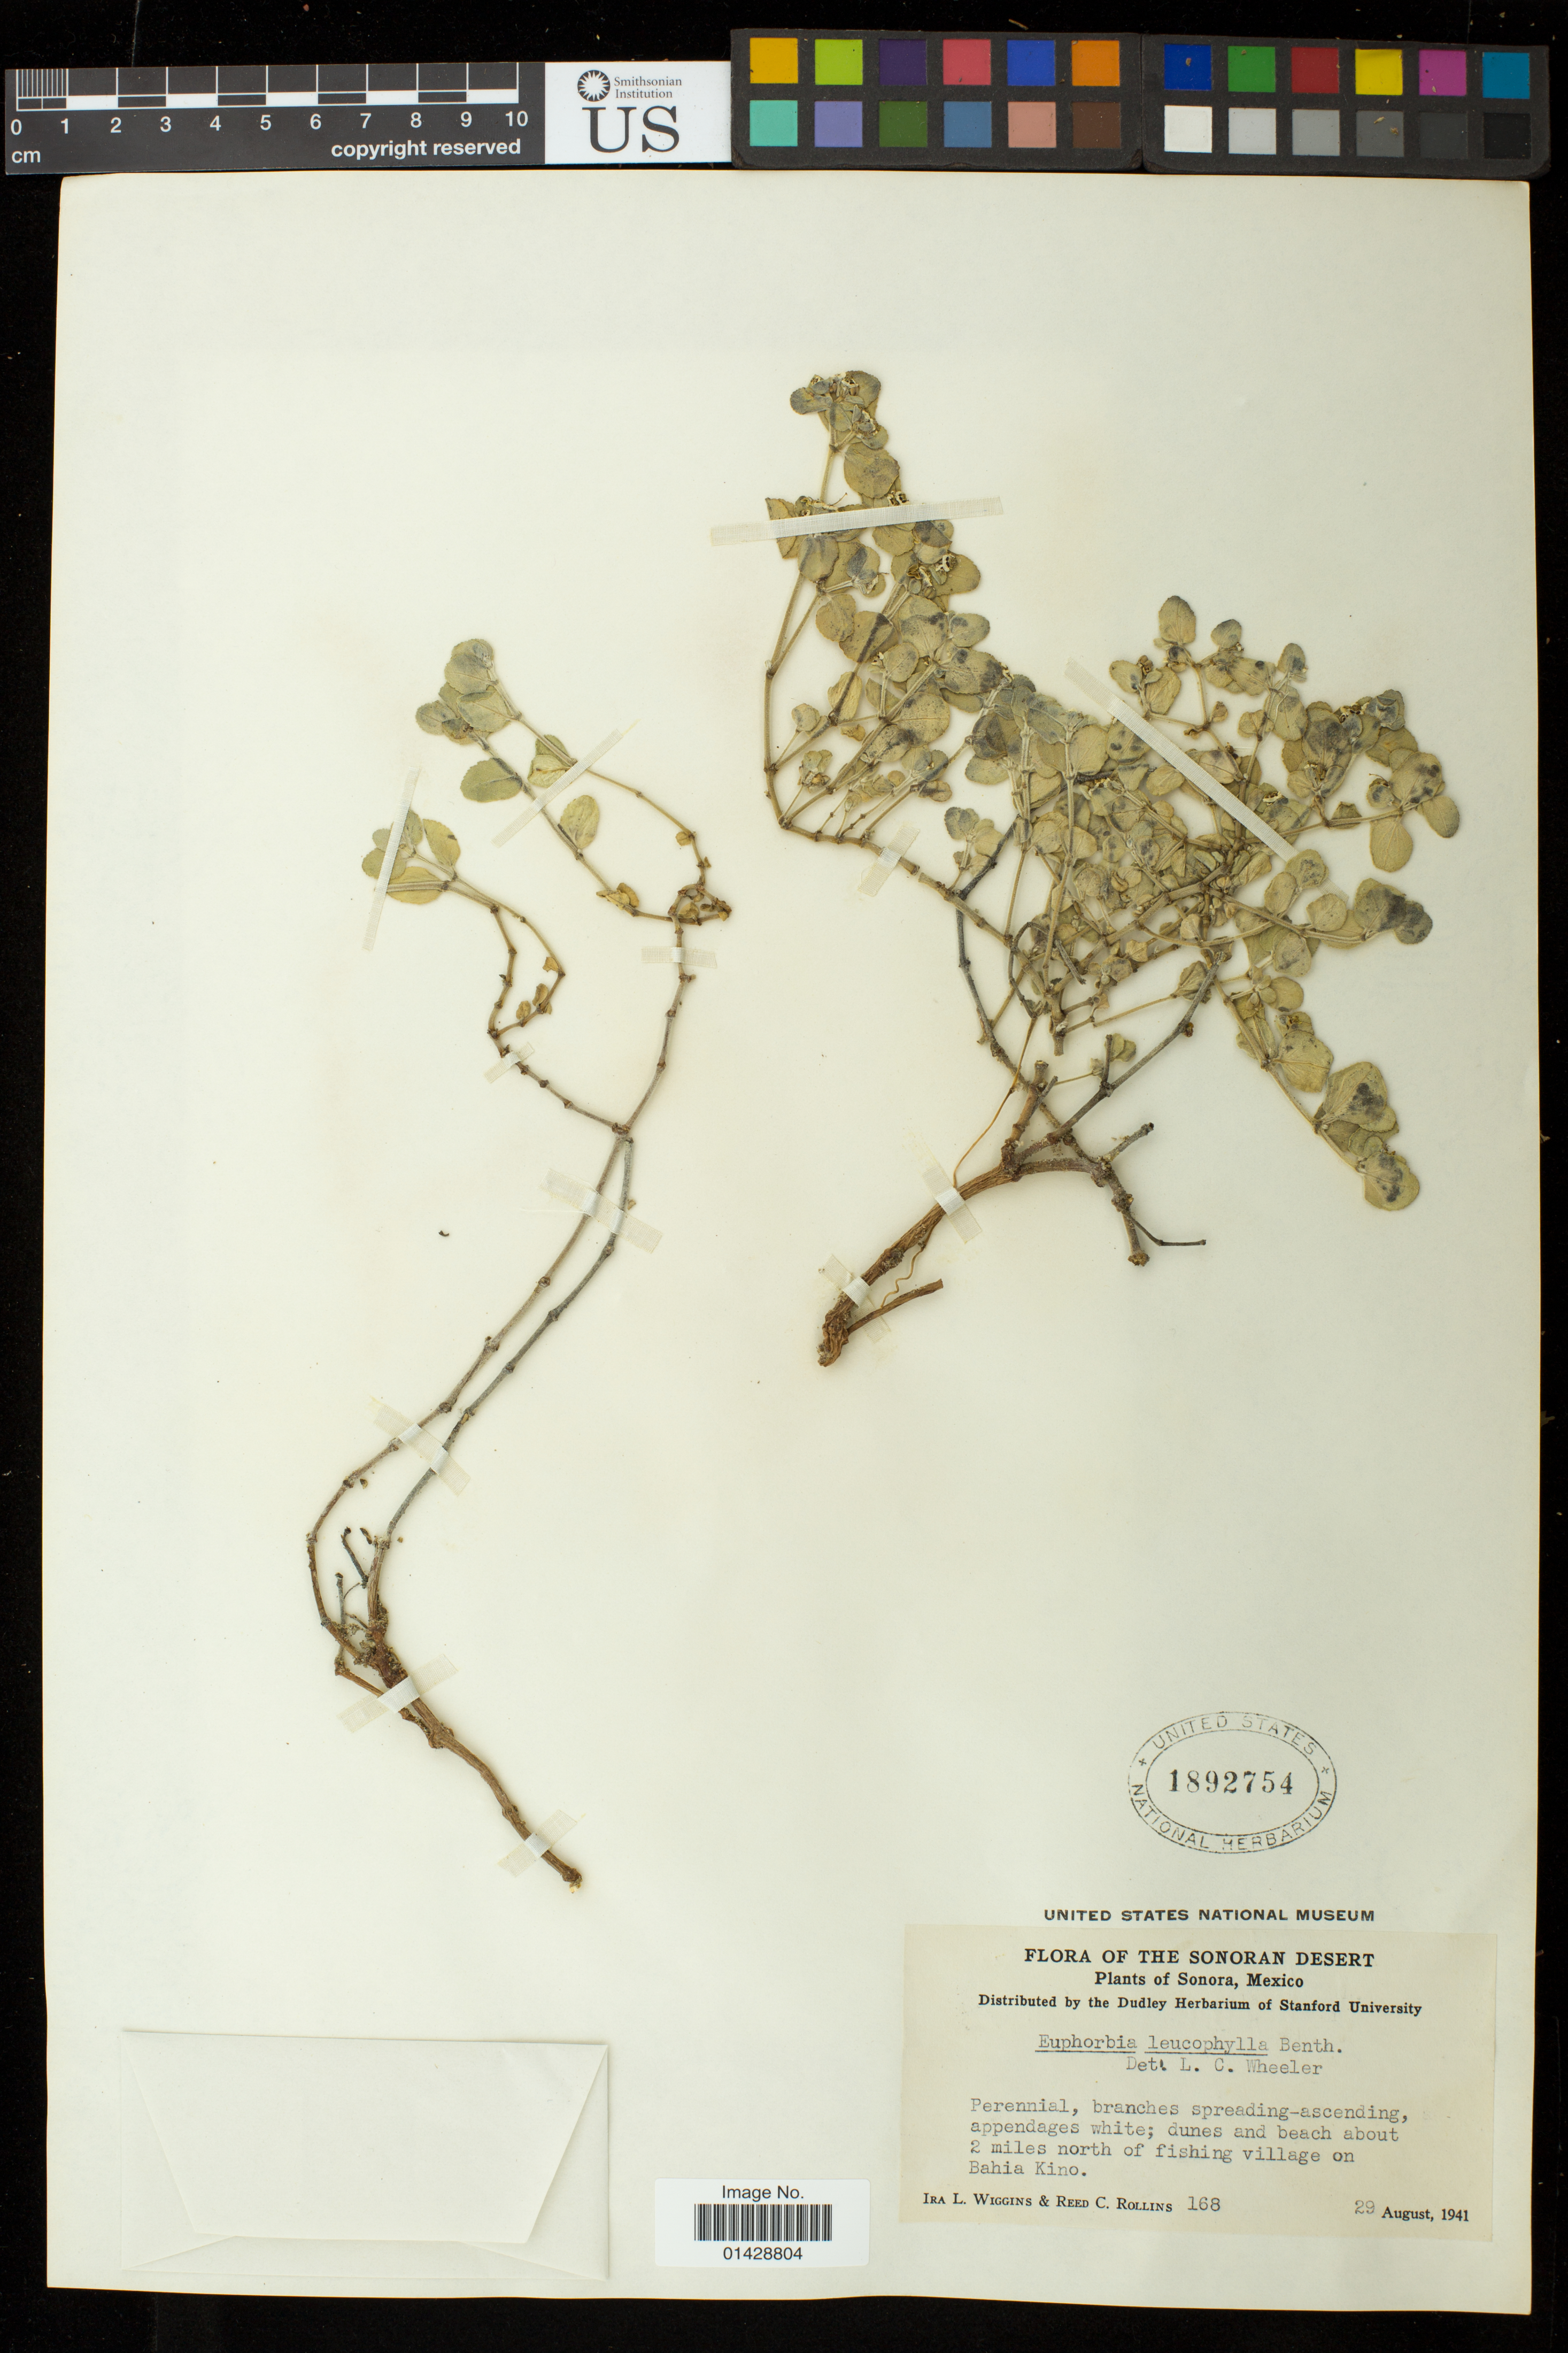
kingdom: Plantae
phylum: Tracheophyta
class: Magnoliopsida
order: Malpighiales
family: Euphorbiaceae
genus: Euphorbia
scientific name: Euphorbia leucophylla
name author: Benth.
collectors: I. L. Wiggins & R. C. Rollins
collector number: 168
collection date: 1941-08-29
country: Mexico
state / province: Sonora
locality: dunes and beach about 2 miles north of fishing village on Bahia Kino.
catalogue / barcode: US 1892754